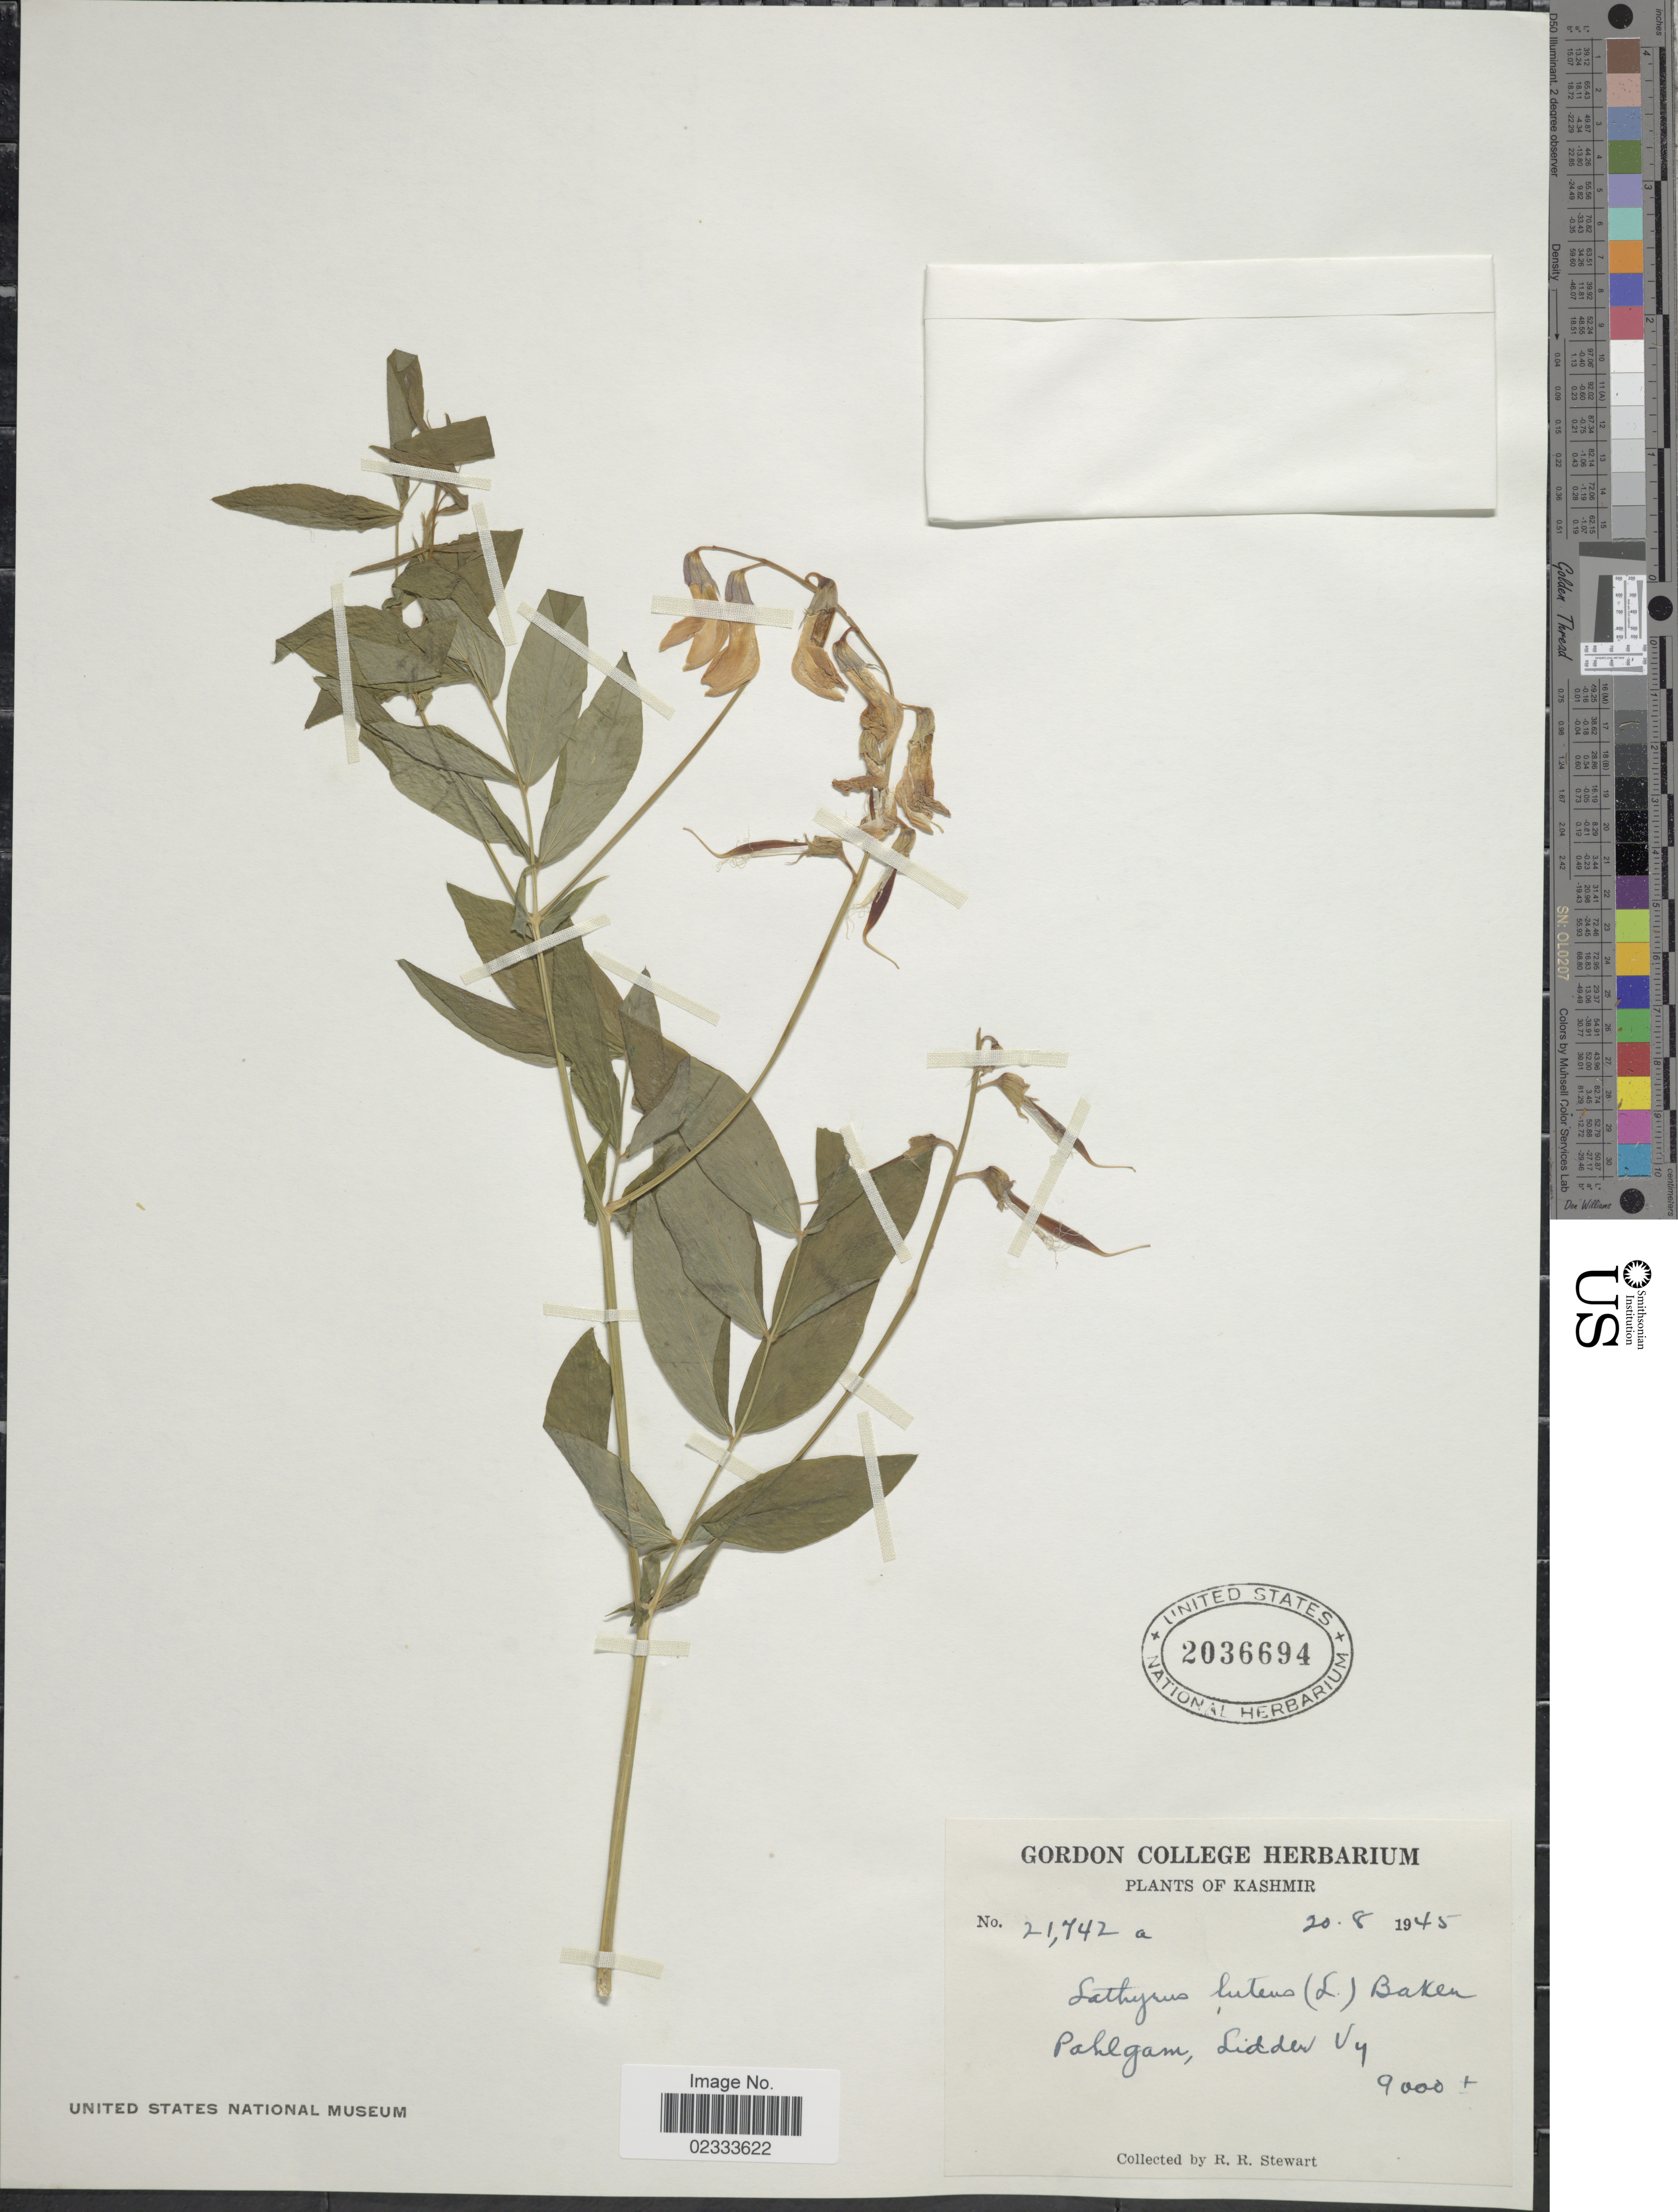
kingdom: Plantae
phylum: Tracheophyta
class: Magnoliopsida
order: Fabales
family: Fabaceae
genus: Lathyrus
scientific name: Lathyrus luteus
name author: Moench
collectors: R. R. Stewart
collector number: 21742a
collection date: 1945-08-20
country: India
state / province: Jammu and Kashmir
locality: Kashmir, Pahlgam. Lidden Vy.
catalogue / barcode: US 2036694